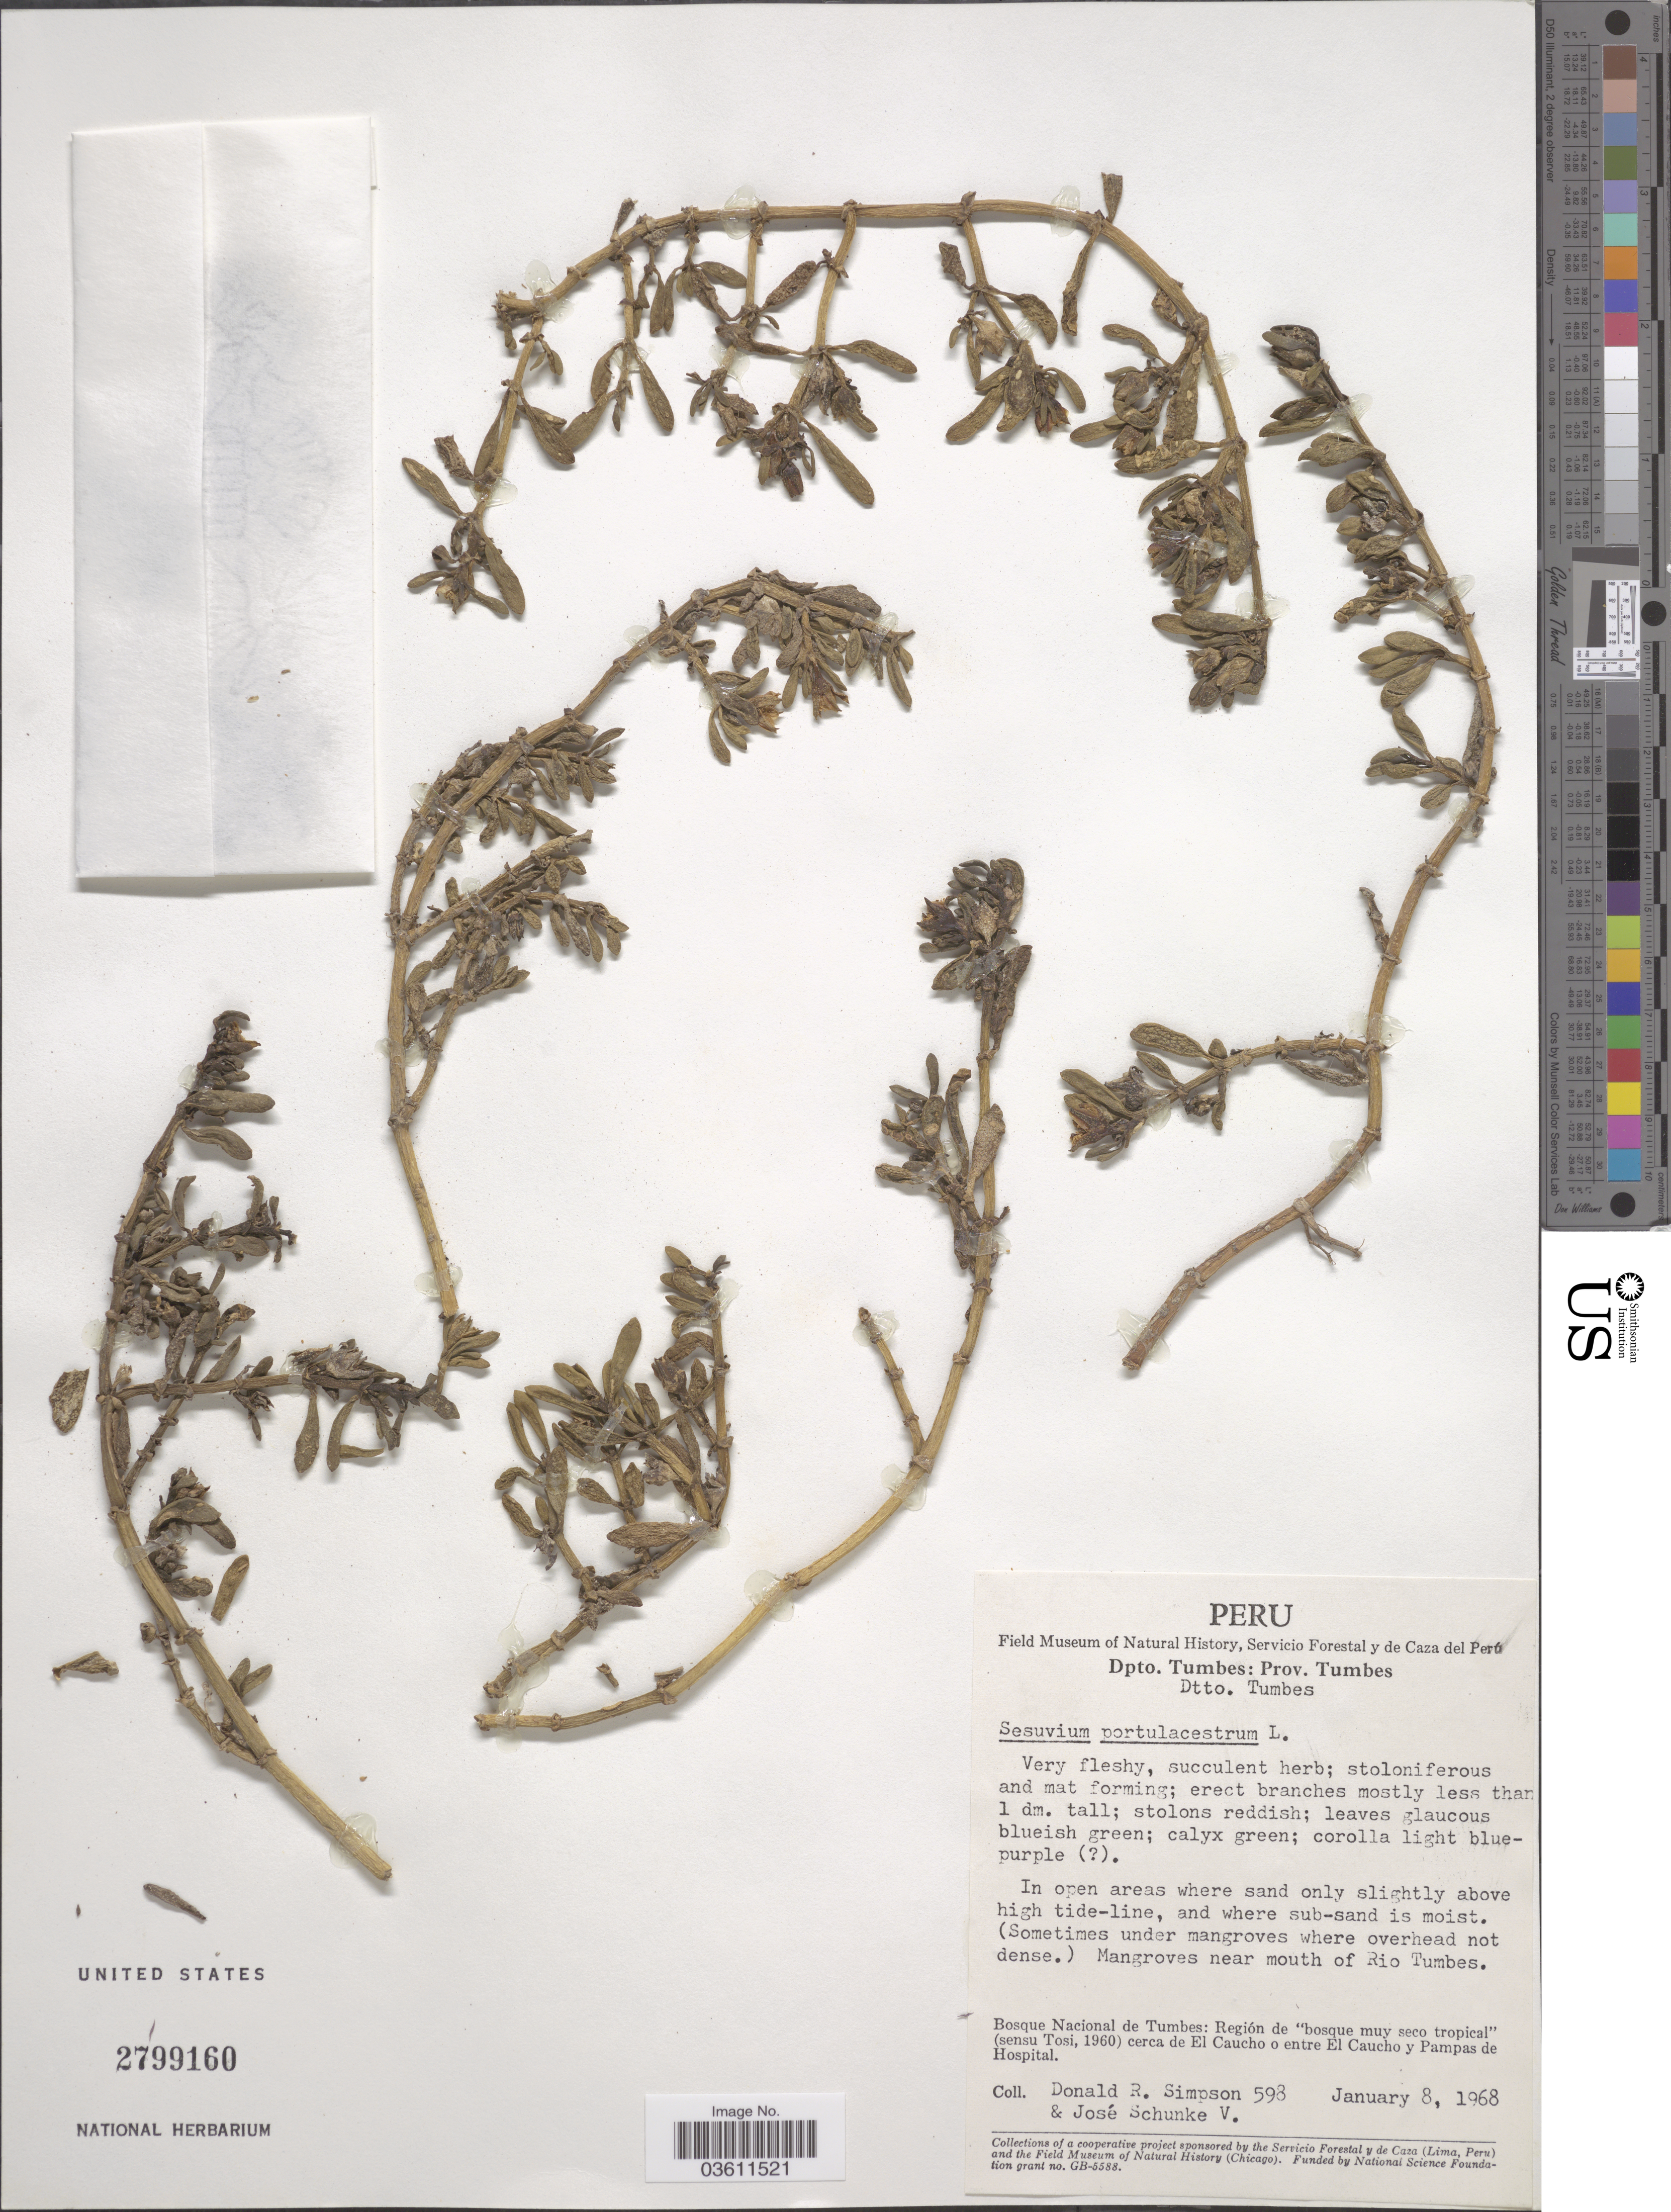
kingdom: Plantae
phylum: Tracheophyta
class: Magnoliopsida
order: Caryophyllales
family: Aizoaceae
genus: Sesuvium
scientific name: Sesuvium portulacastrum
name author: (L.) L.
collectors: D. R. Simpson & J. Schunke Vigo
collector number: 598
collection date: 1968-01-08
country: Peru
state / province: Tumbes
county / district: Tumbes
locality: Dpto. Tumbes: Prov. Tumbes. Dtto. Tumbes. Mangroves near mouth of Rio Tumbes. Bosque Nacional de Tumbes: Región de "bosque muy seco tropical" cerca de El Caucho o entre El Caucho y Pampas de Hospital.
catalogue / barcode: US 2799160